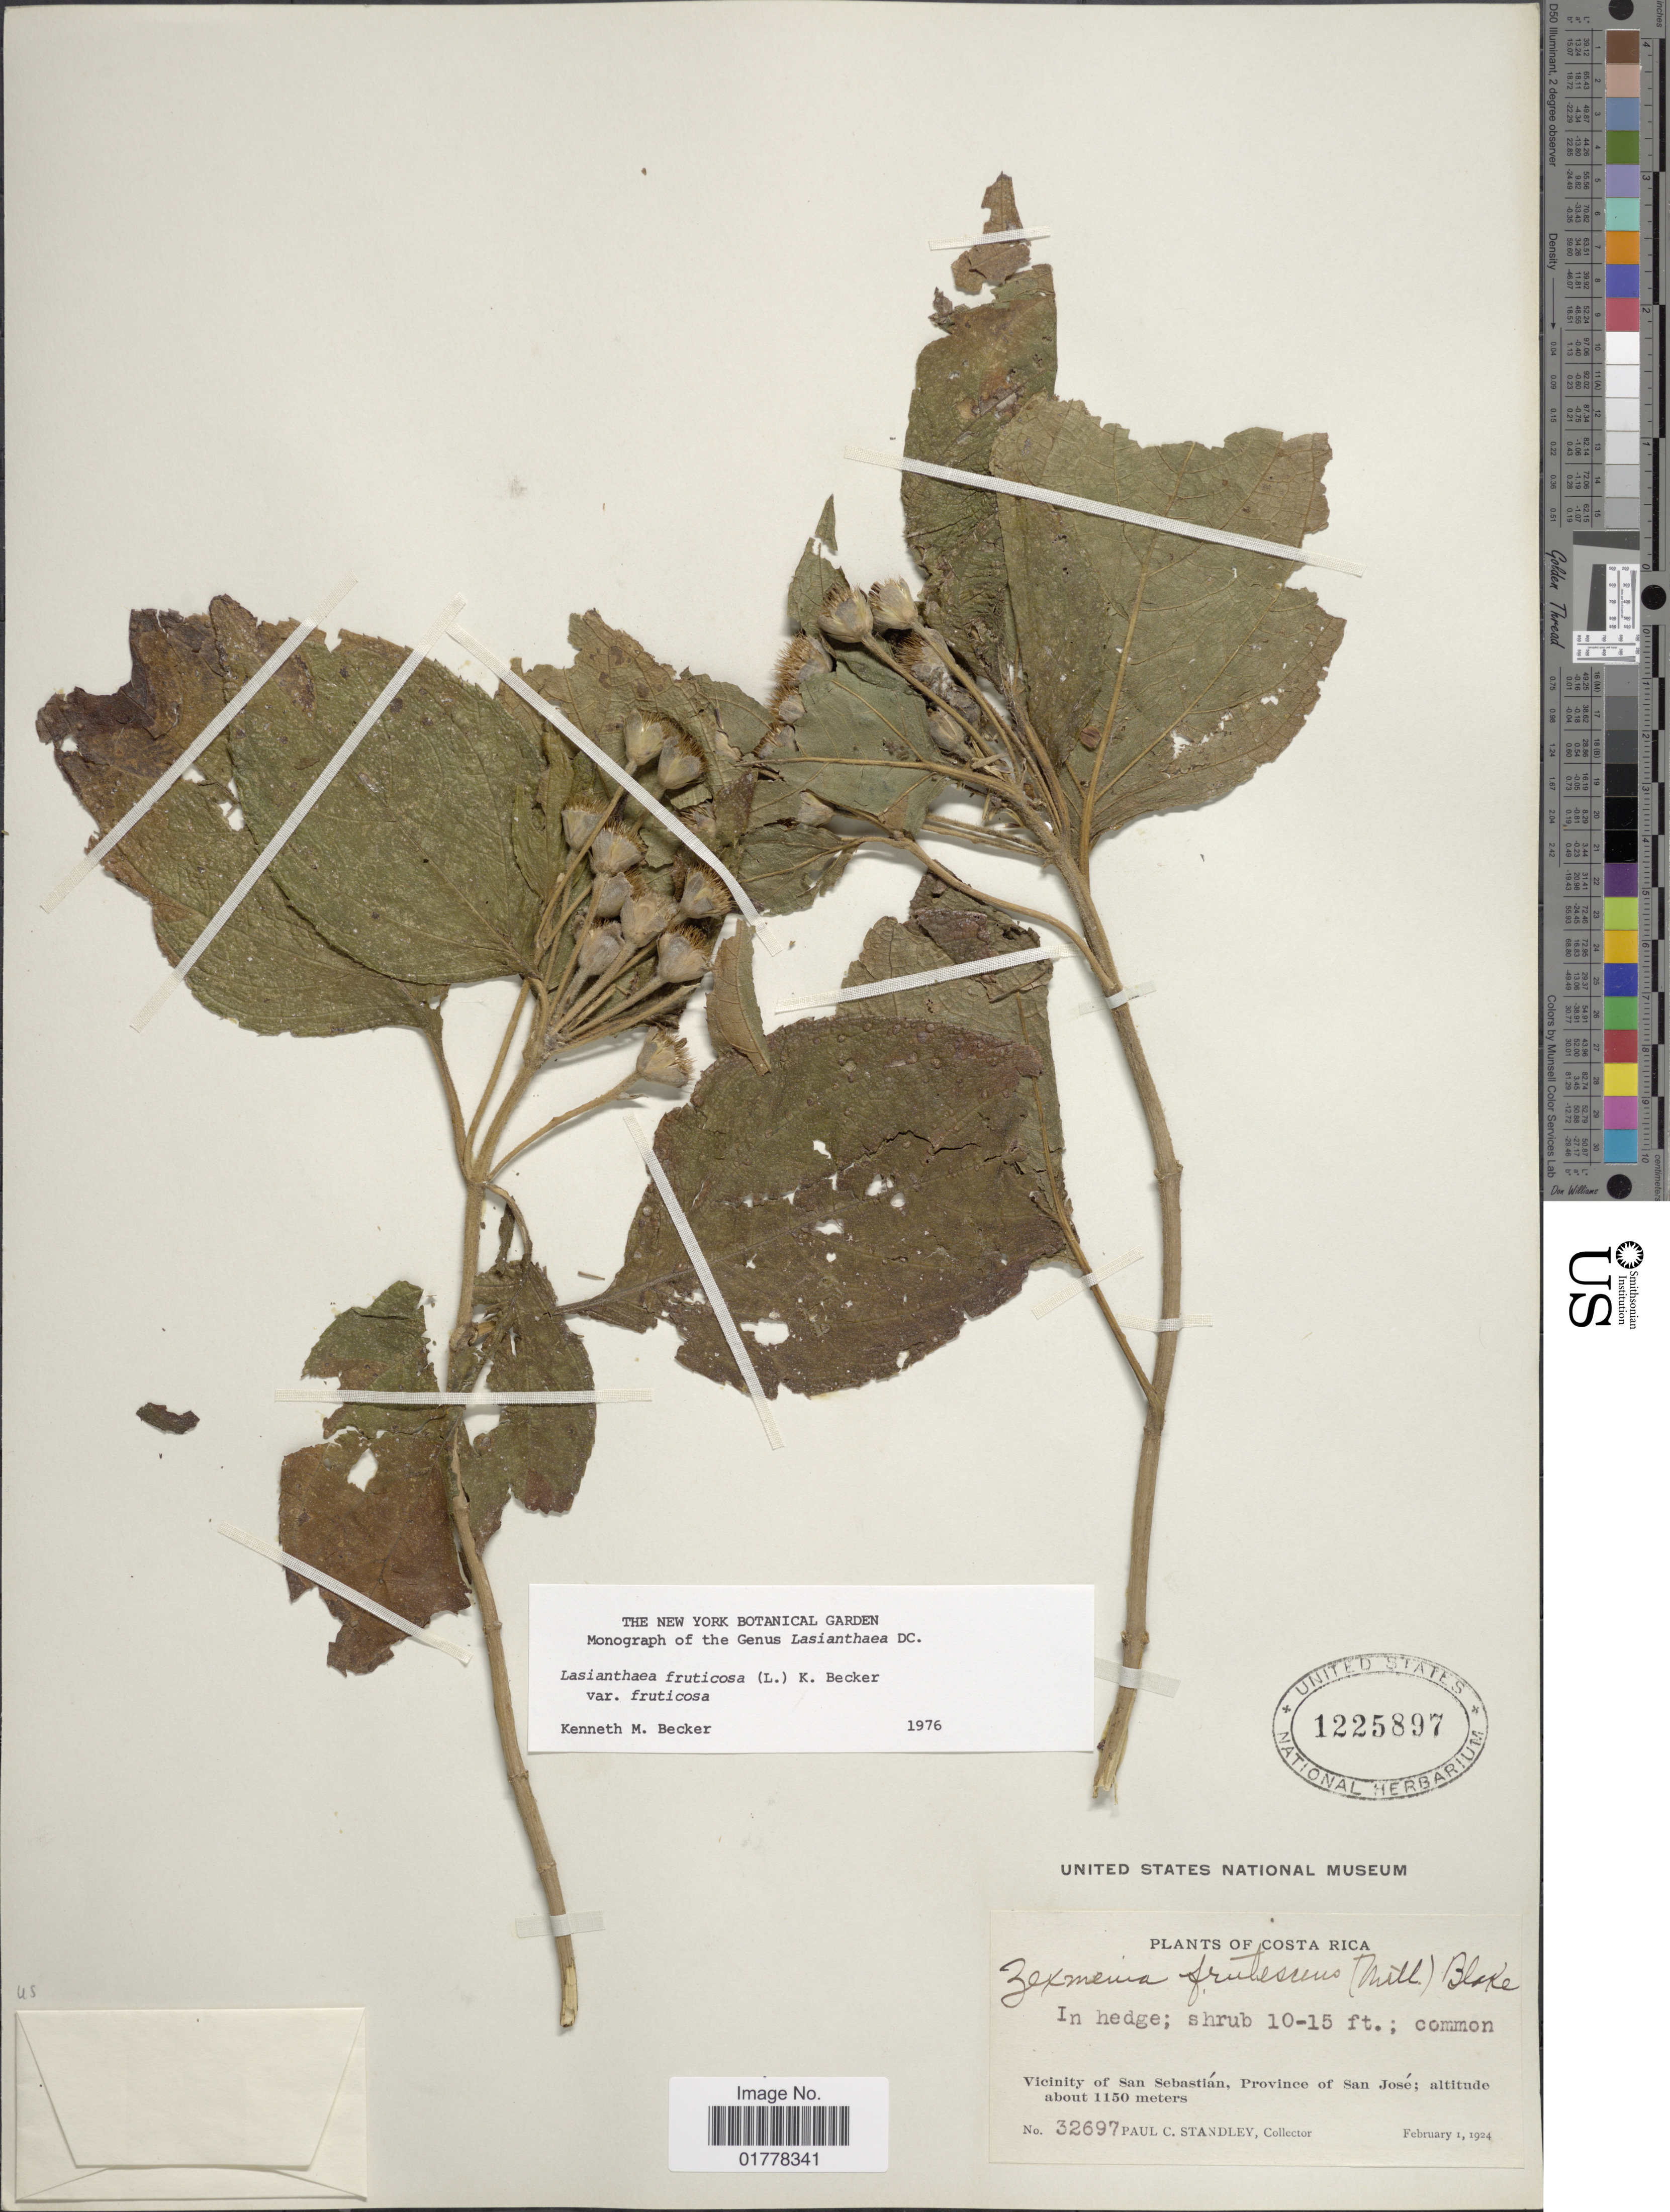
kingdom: Plantae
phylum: Tracheophyta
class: Magnoliopsida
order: Asterales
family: Asteraceae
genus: Lasianthaea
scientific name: Lasianthaea fruticosa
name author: (L.) K.M. Becker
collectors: P. C. Standley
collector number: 32697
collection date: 1924-02-01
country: Costa Rica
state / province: San José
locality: Vicinity of San Sebastián, Province of San José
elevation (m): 1150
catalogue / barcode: US 1225897